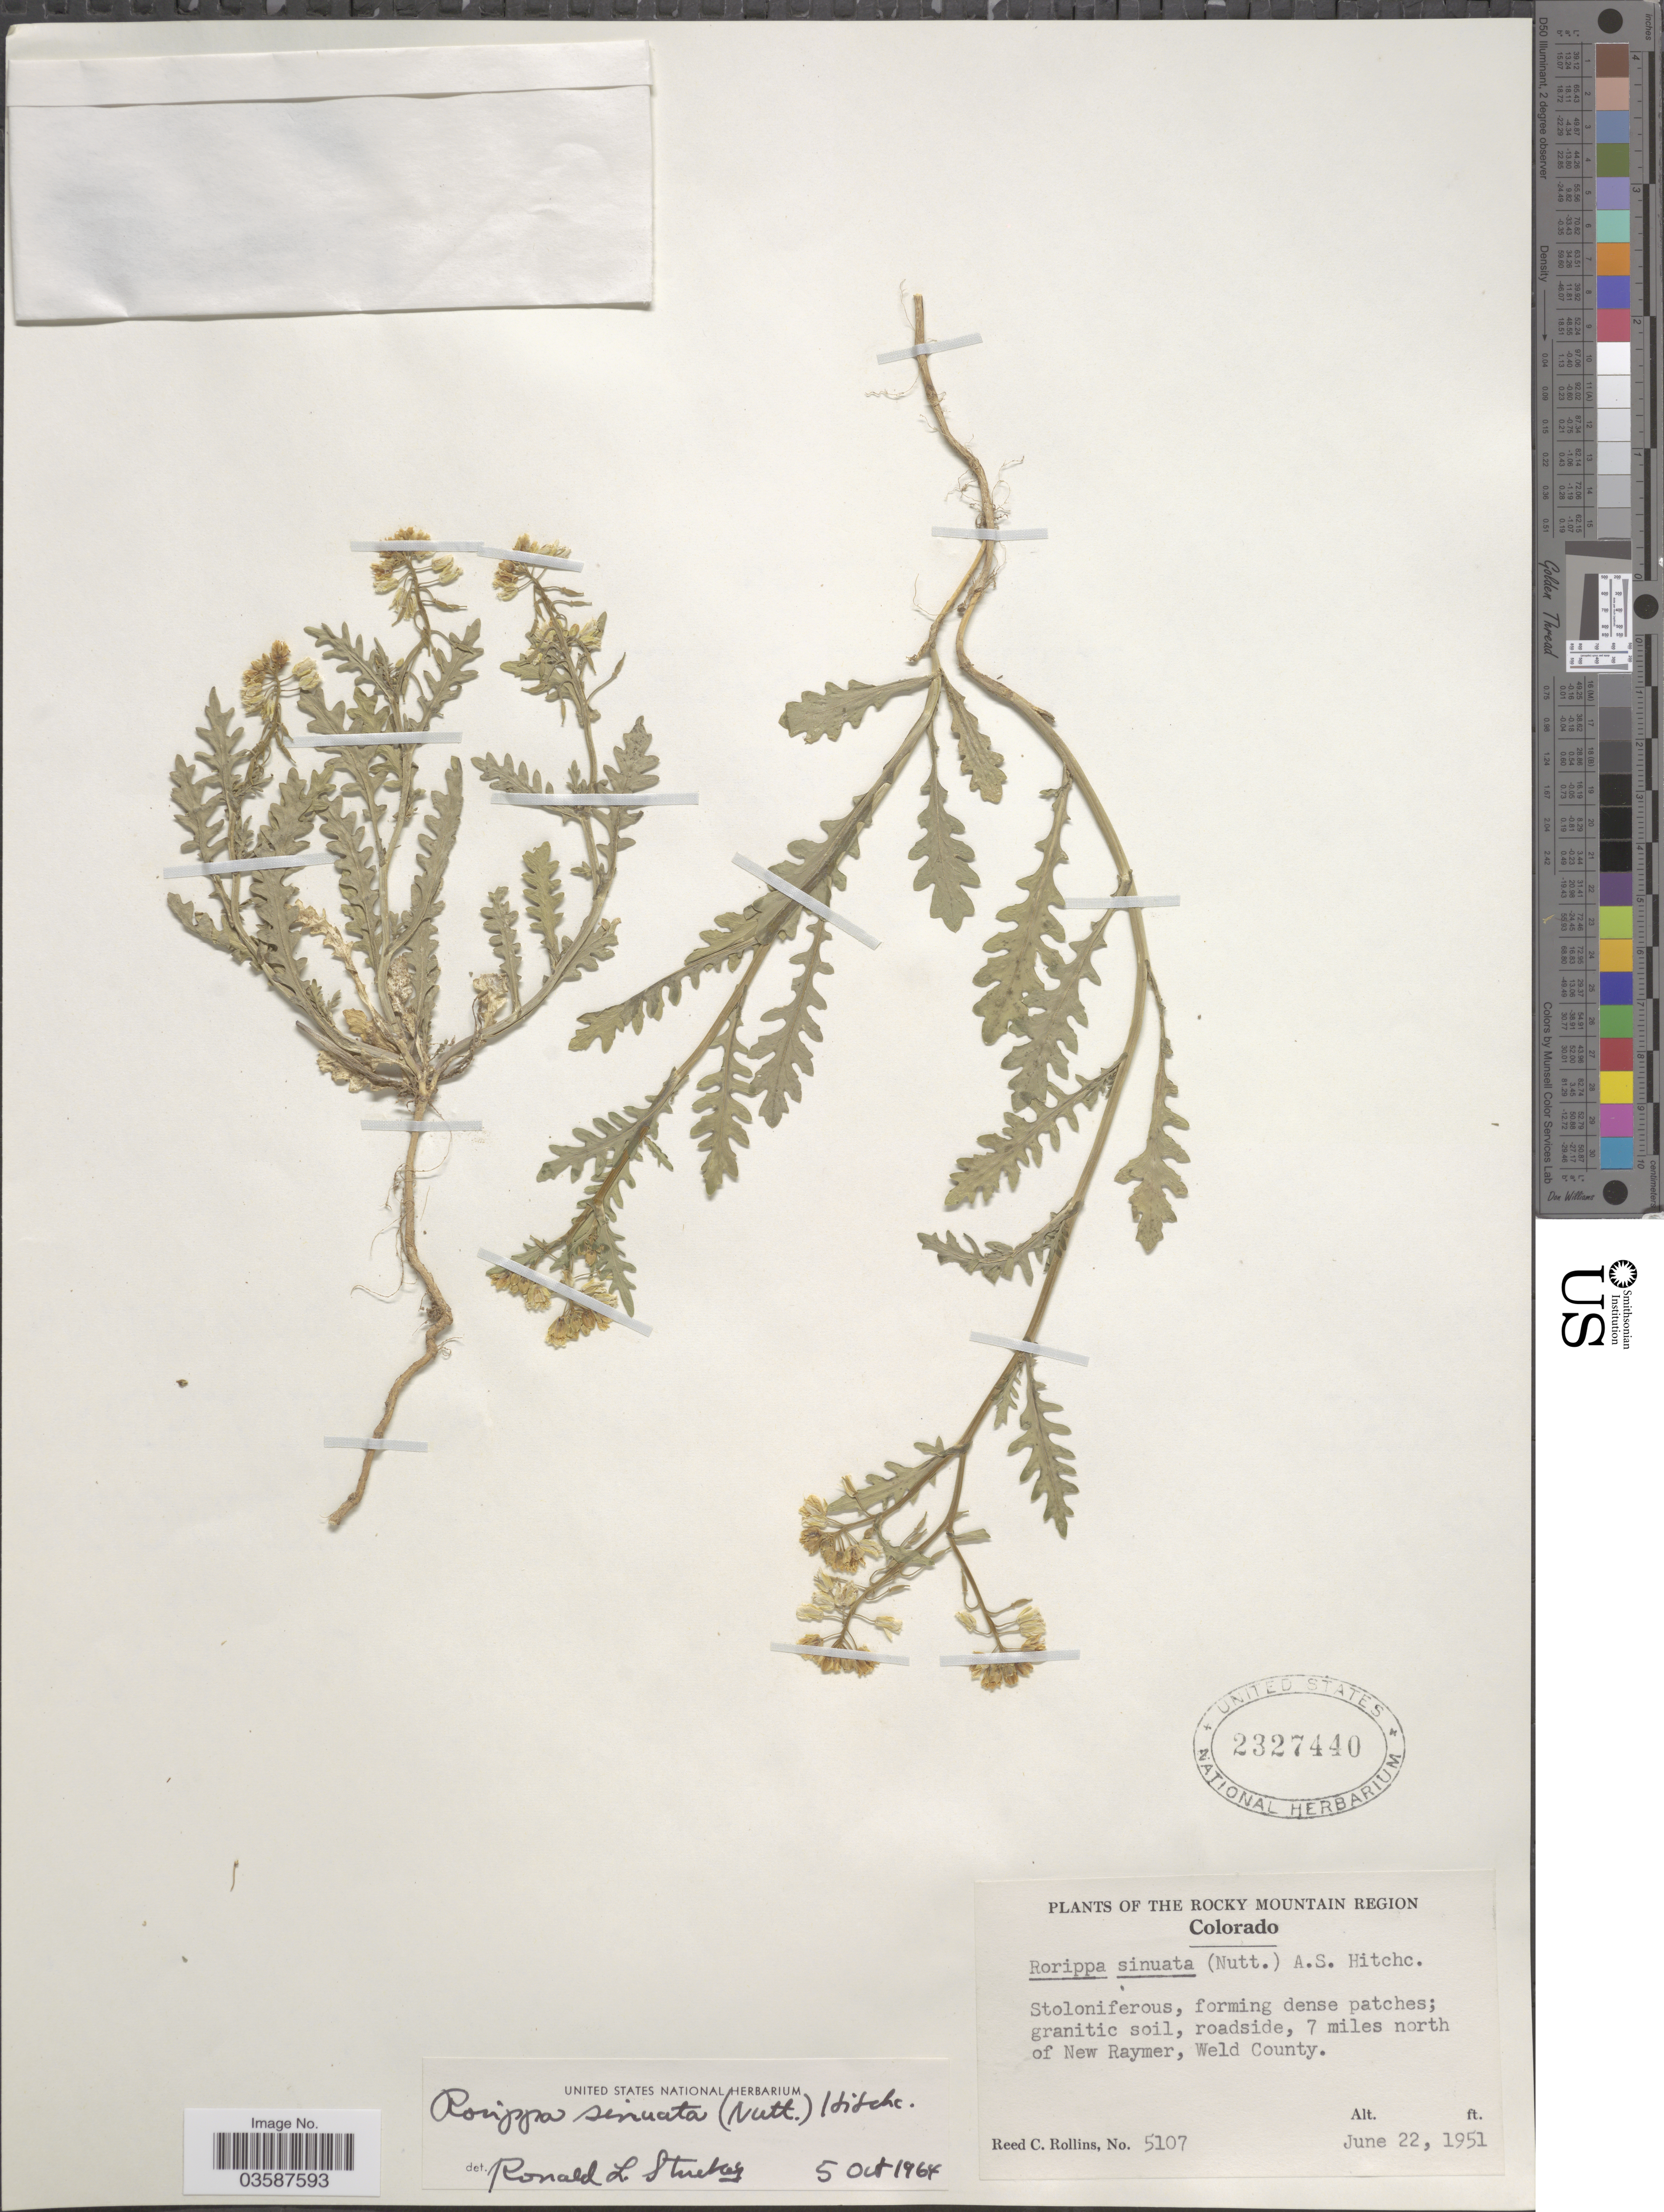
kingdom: Plantae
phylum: Tracheophyta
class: Magnoliopsida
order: Brassicales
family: Brassicaceae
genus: Rorippa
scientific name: Rorippa sinuata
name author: (Nutt.) Hitchc.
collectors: R. C. Rollins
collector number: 5107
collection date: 1951-06-22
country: United States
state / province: Colorado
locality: The Rocky Mountain Region. Granitic soil, roadside, 7 miles north of New Raymer, Weld County.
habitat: granitic soil, roadside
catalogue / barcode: US 2327440